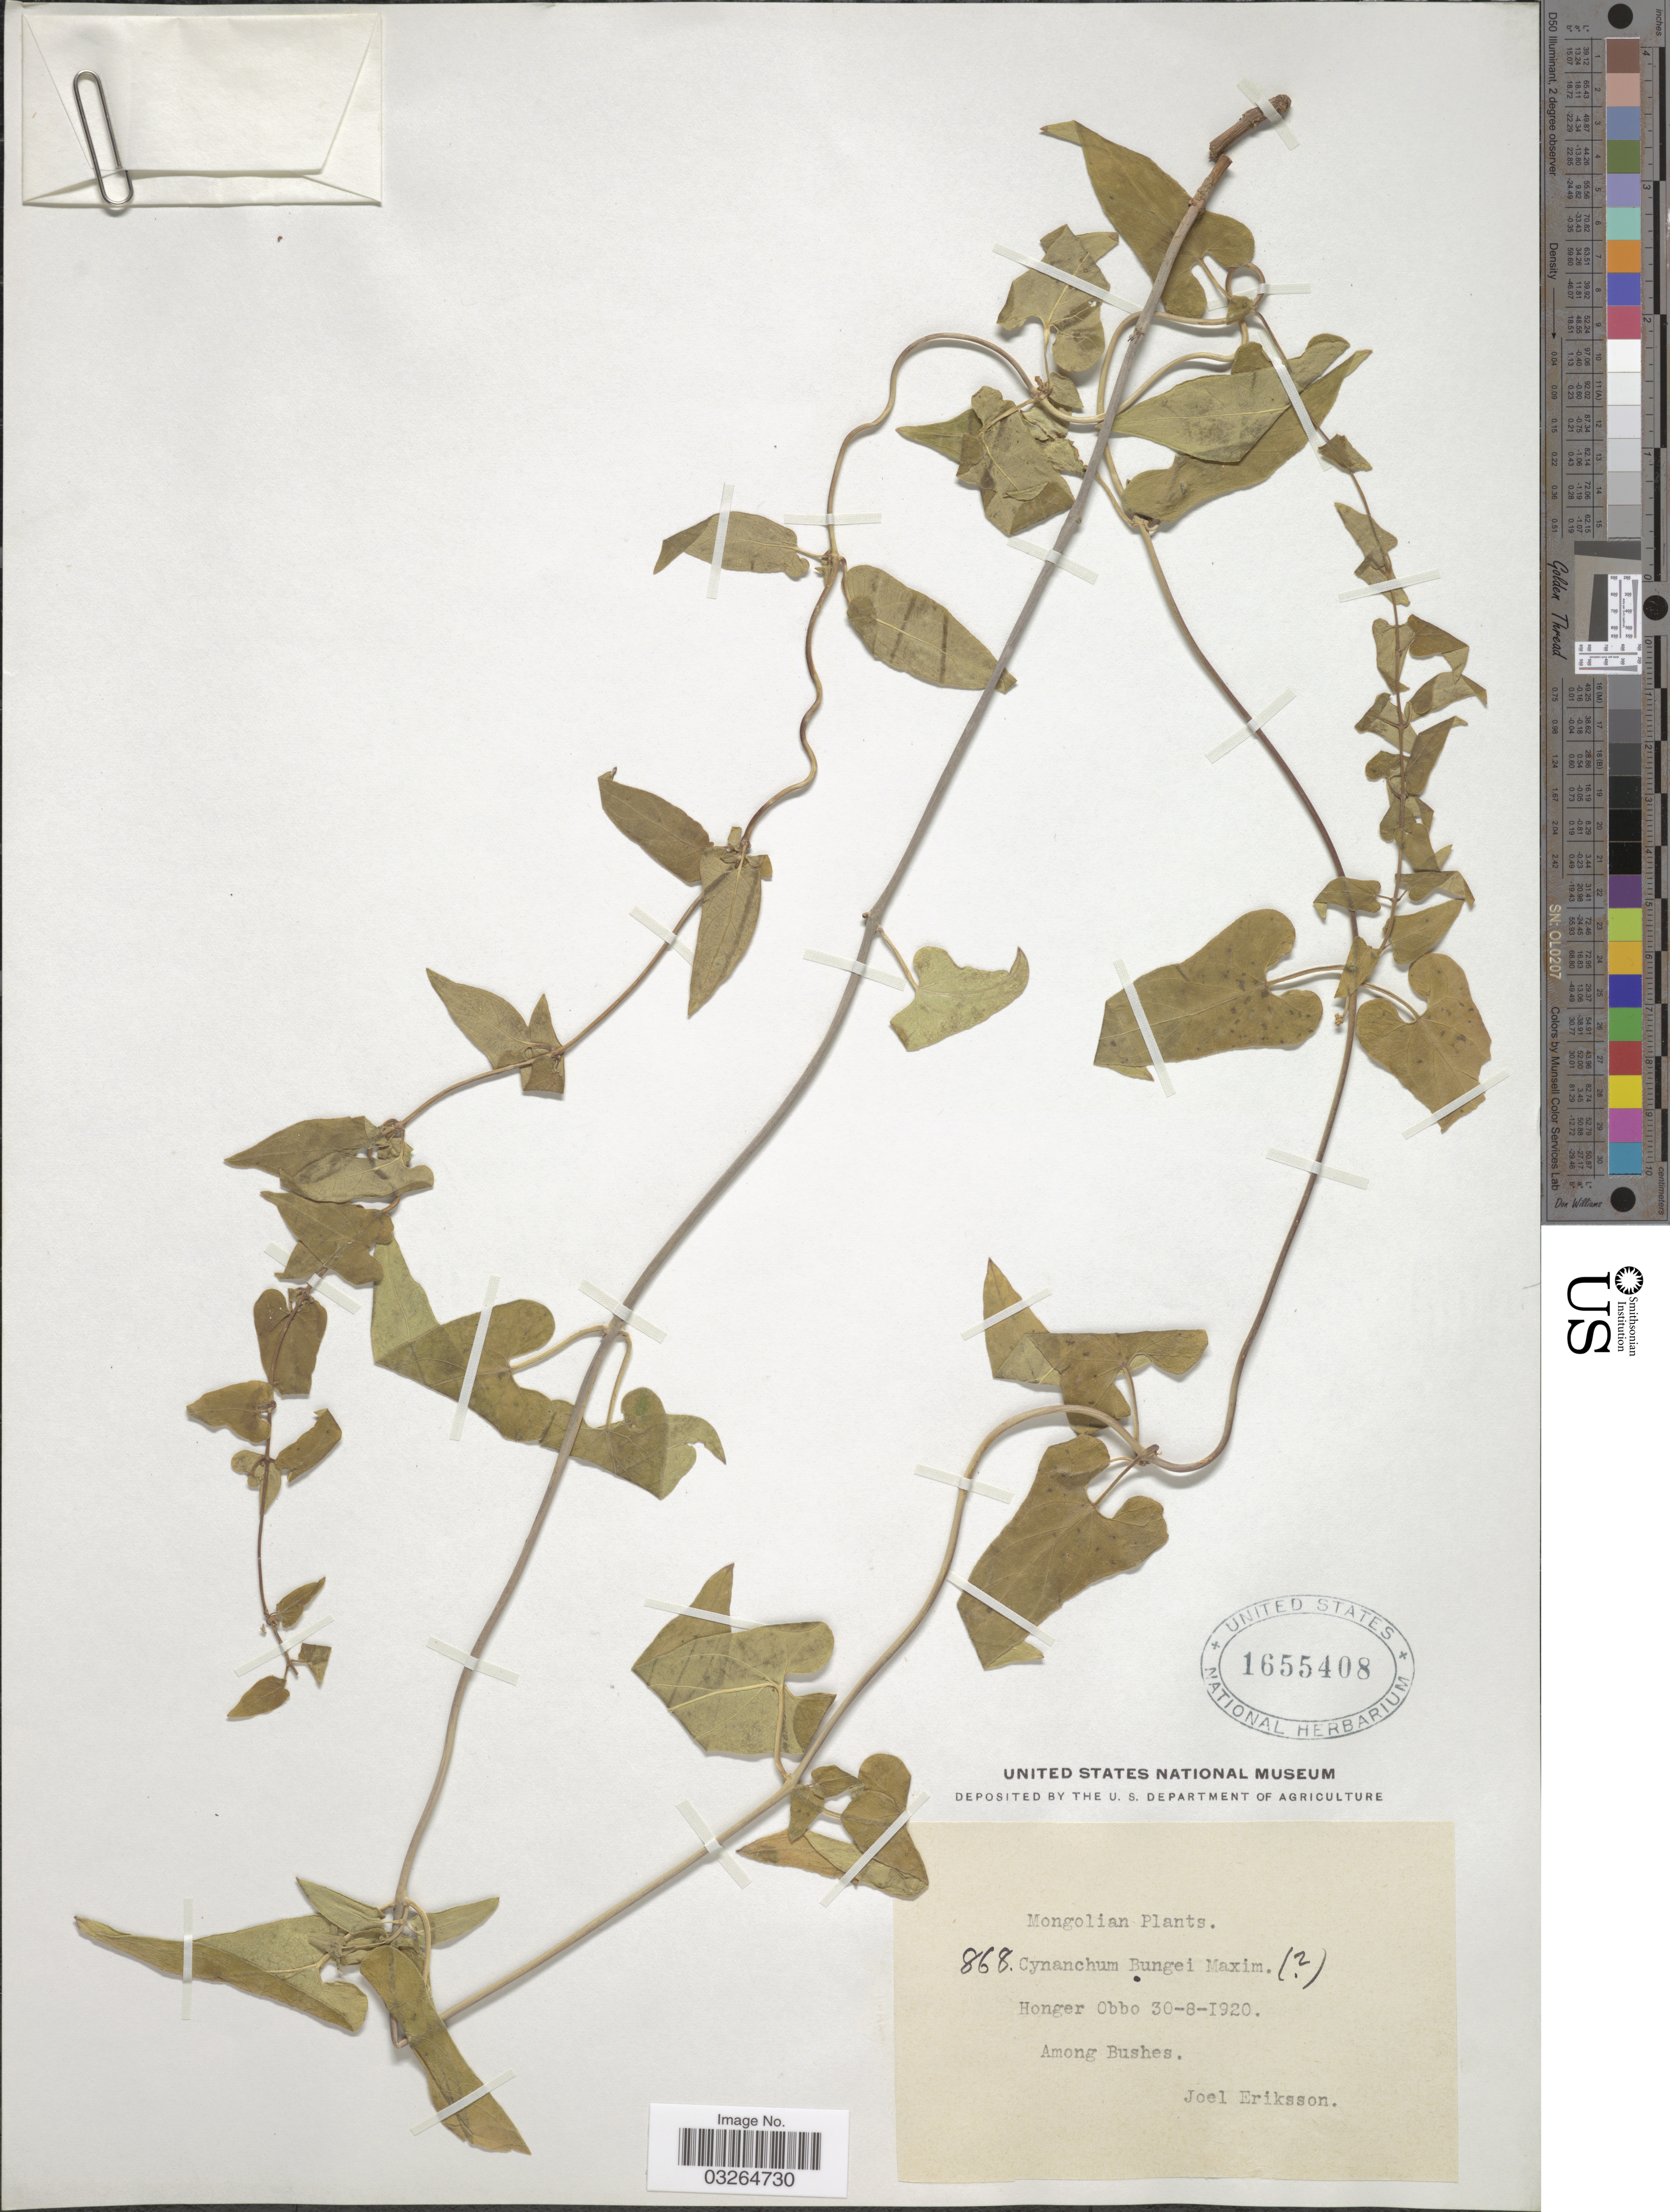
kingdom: Plantae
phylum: Tracheophyta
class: Magnoliopsida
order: Gentianales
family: Apocynaceae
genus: Cynanchum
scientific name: Cynanchum bungei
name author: Decne.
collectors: J. Eriksson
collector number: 868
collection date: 1920-08-30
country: Mongolia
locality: Honger Obbo.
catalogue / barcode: US 1655408